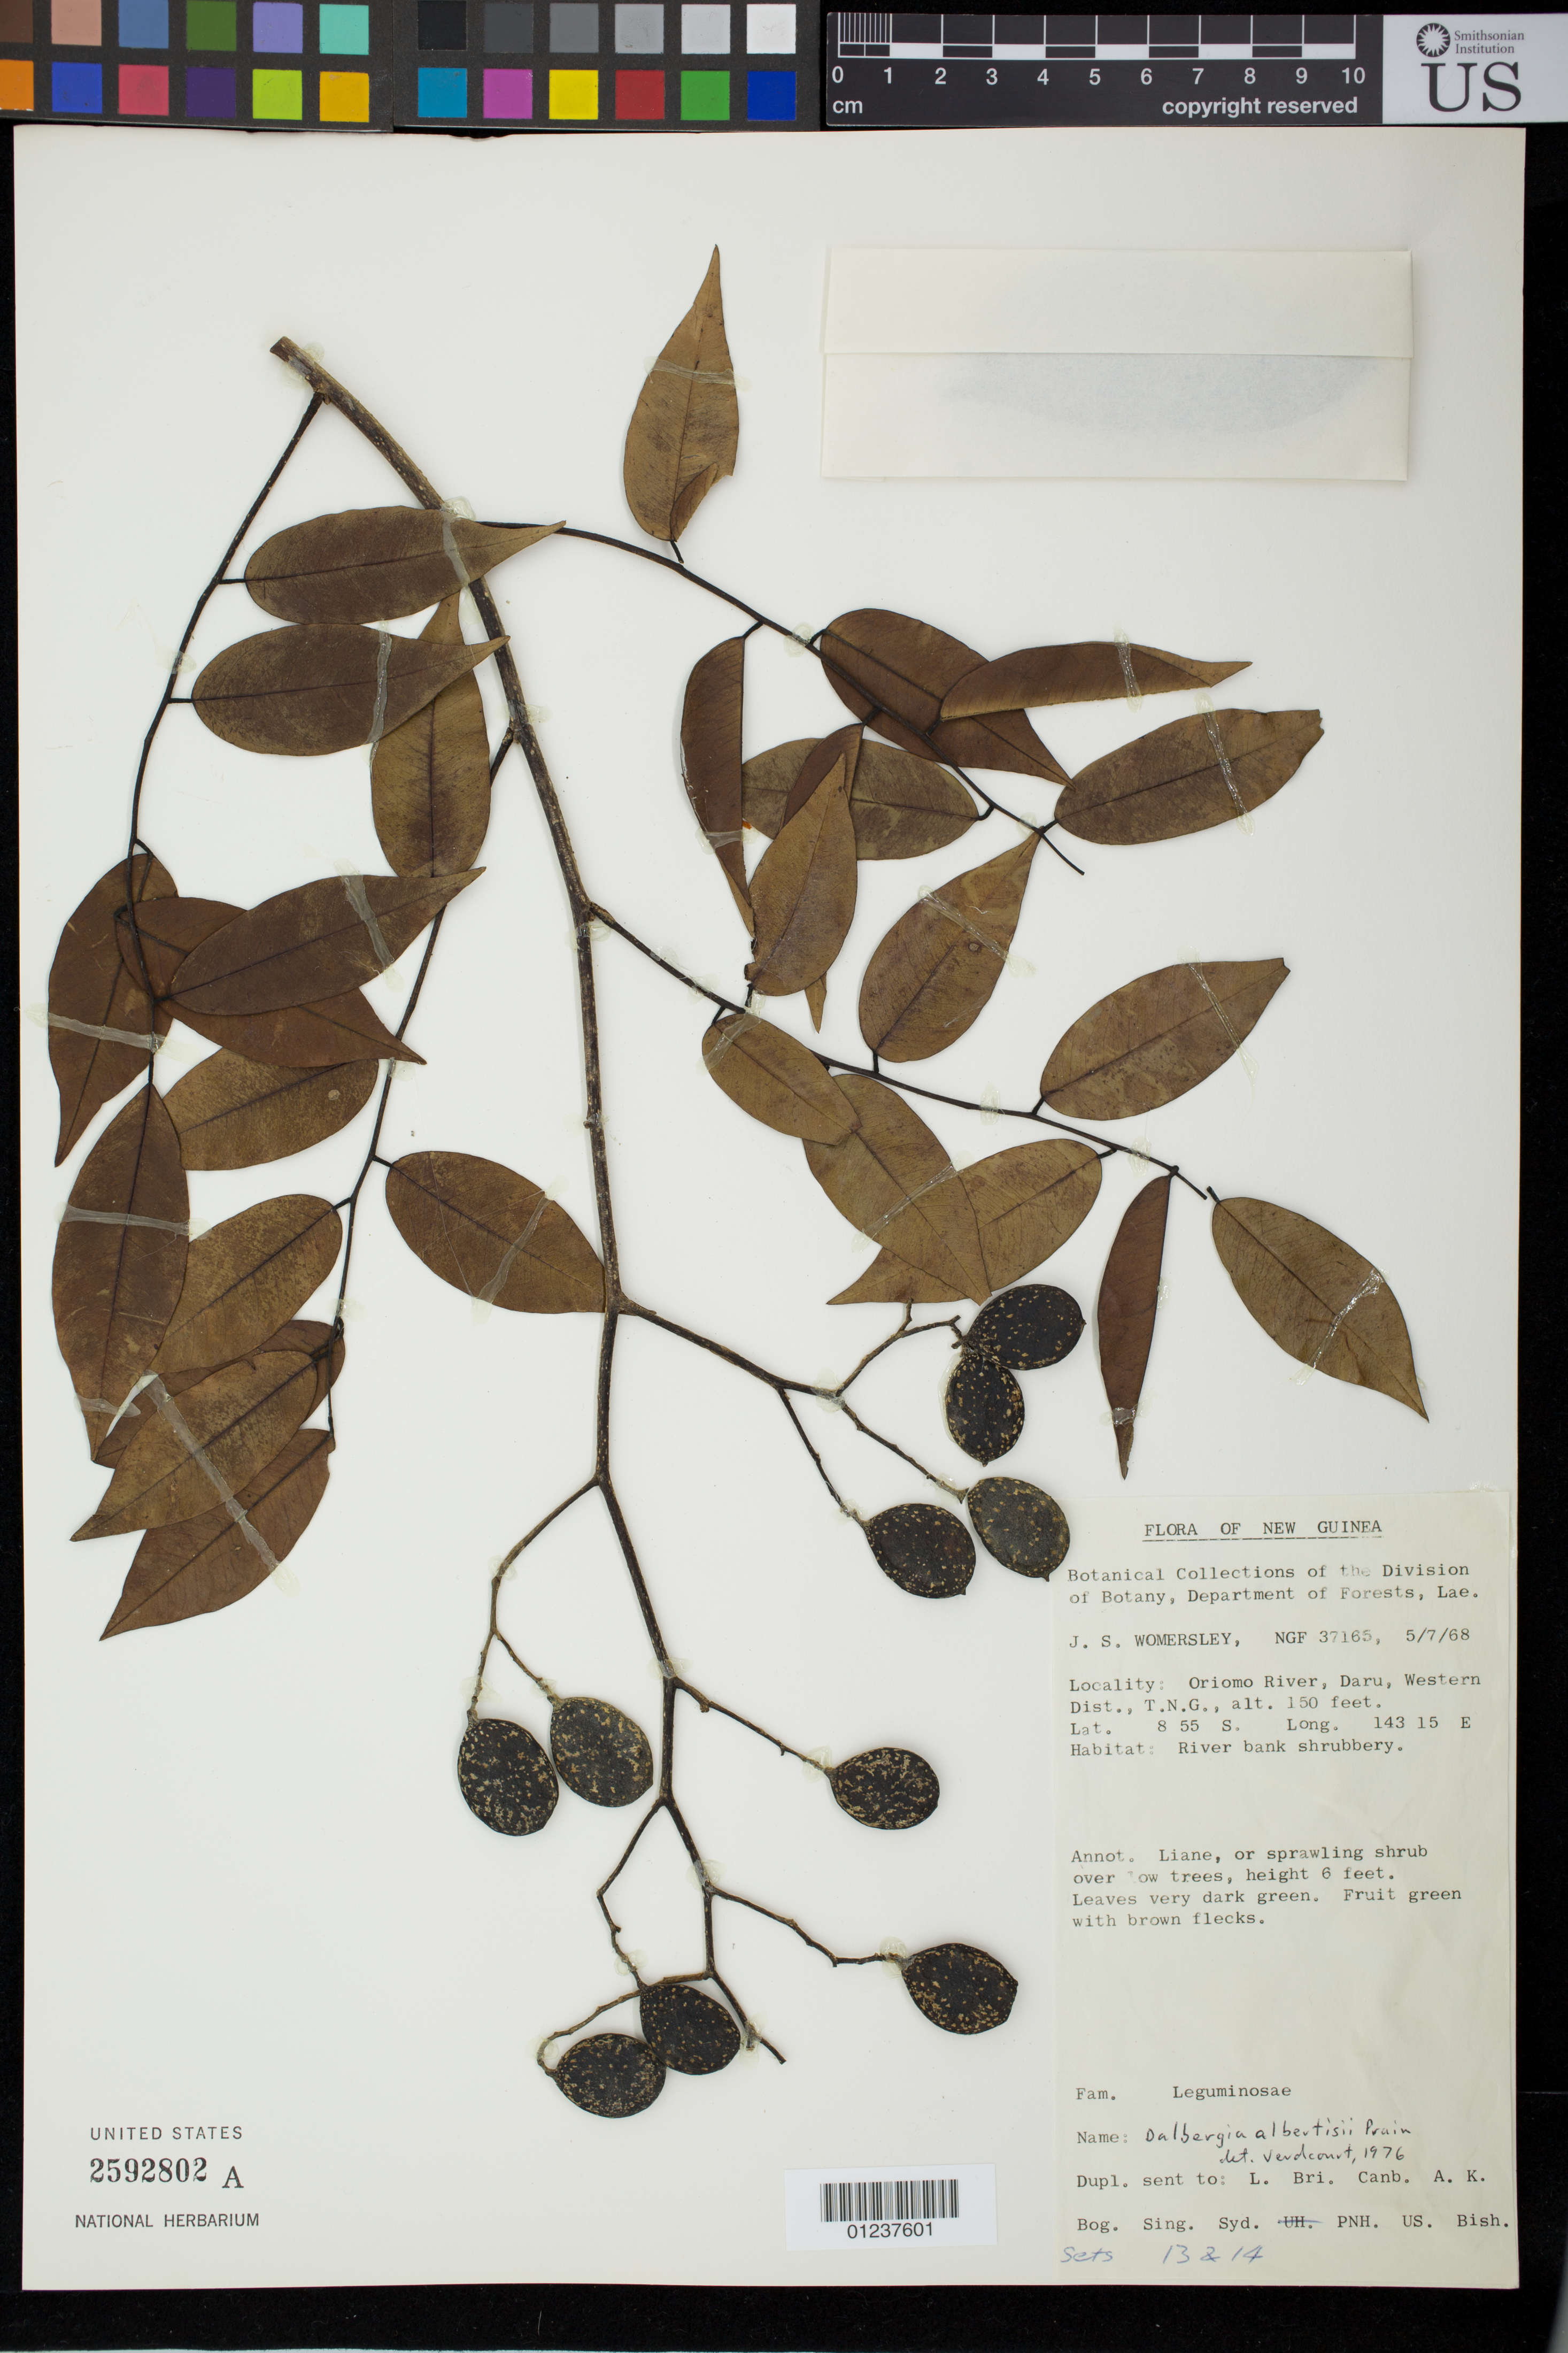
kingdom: Plantae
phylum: Tracheophyta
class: Magnoliopsida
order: Fabales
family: Fabaceae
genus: Dalbergia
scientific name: Dalbergia albertisii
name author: Prain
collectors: J. S. Womersley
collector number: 37165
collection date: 1968-07-05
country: Papua New Guinea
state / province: Western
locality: Oriomo River, Daru, T.N.G.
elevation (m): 46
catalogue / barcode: US 2592802A